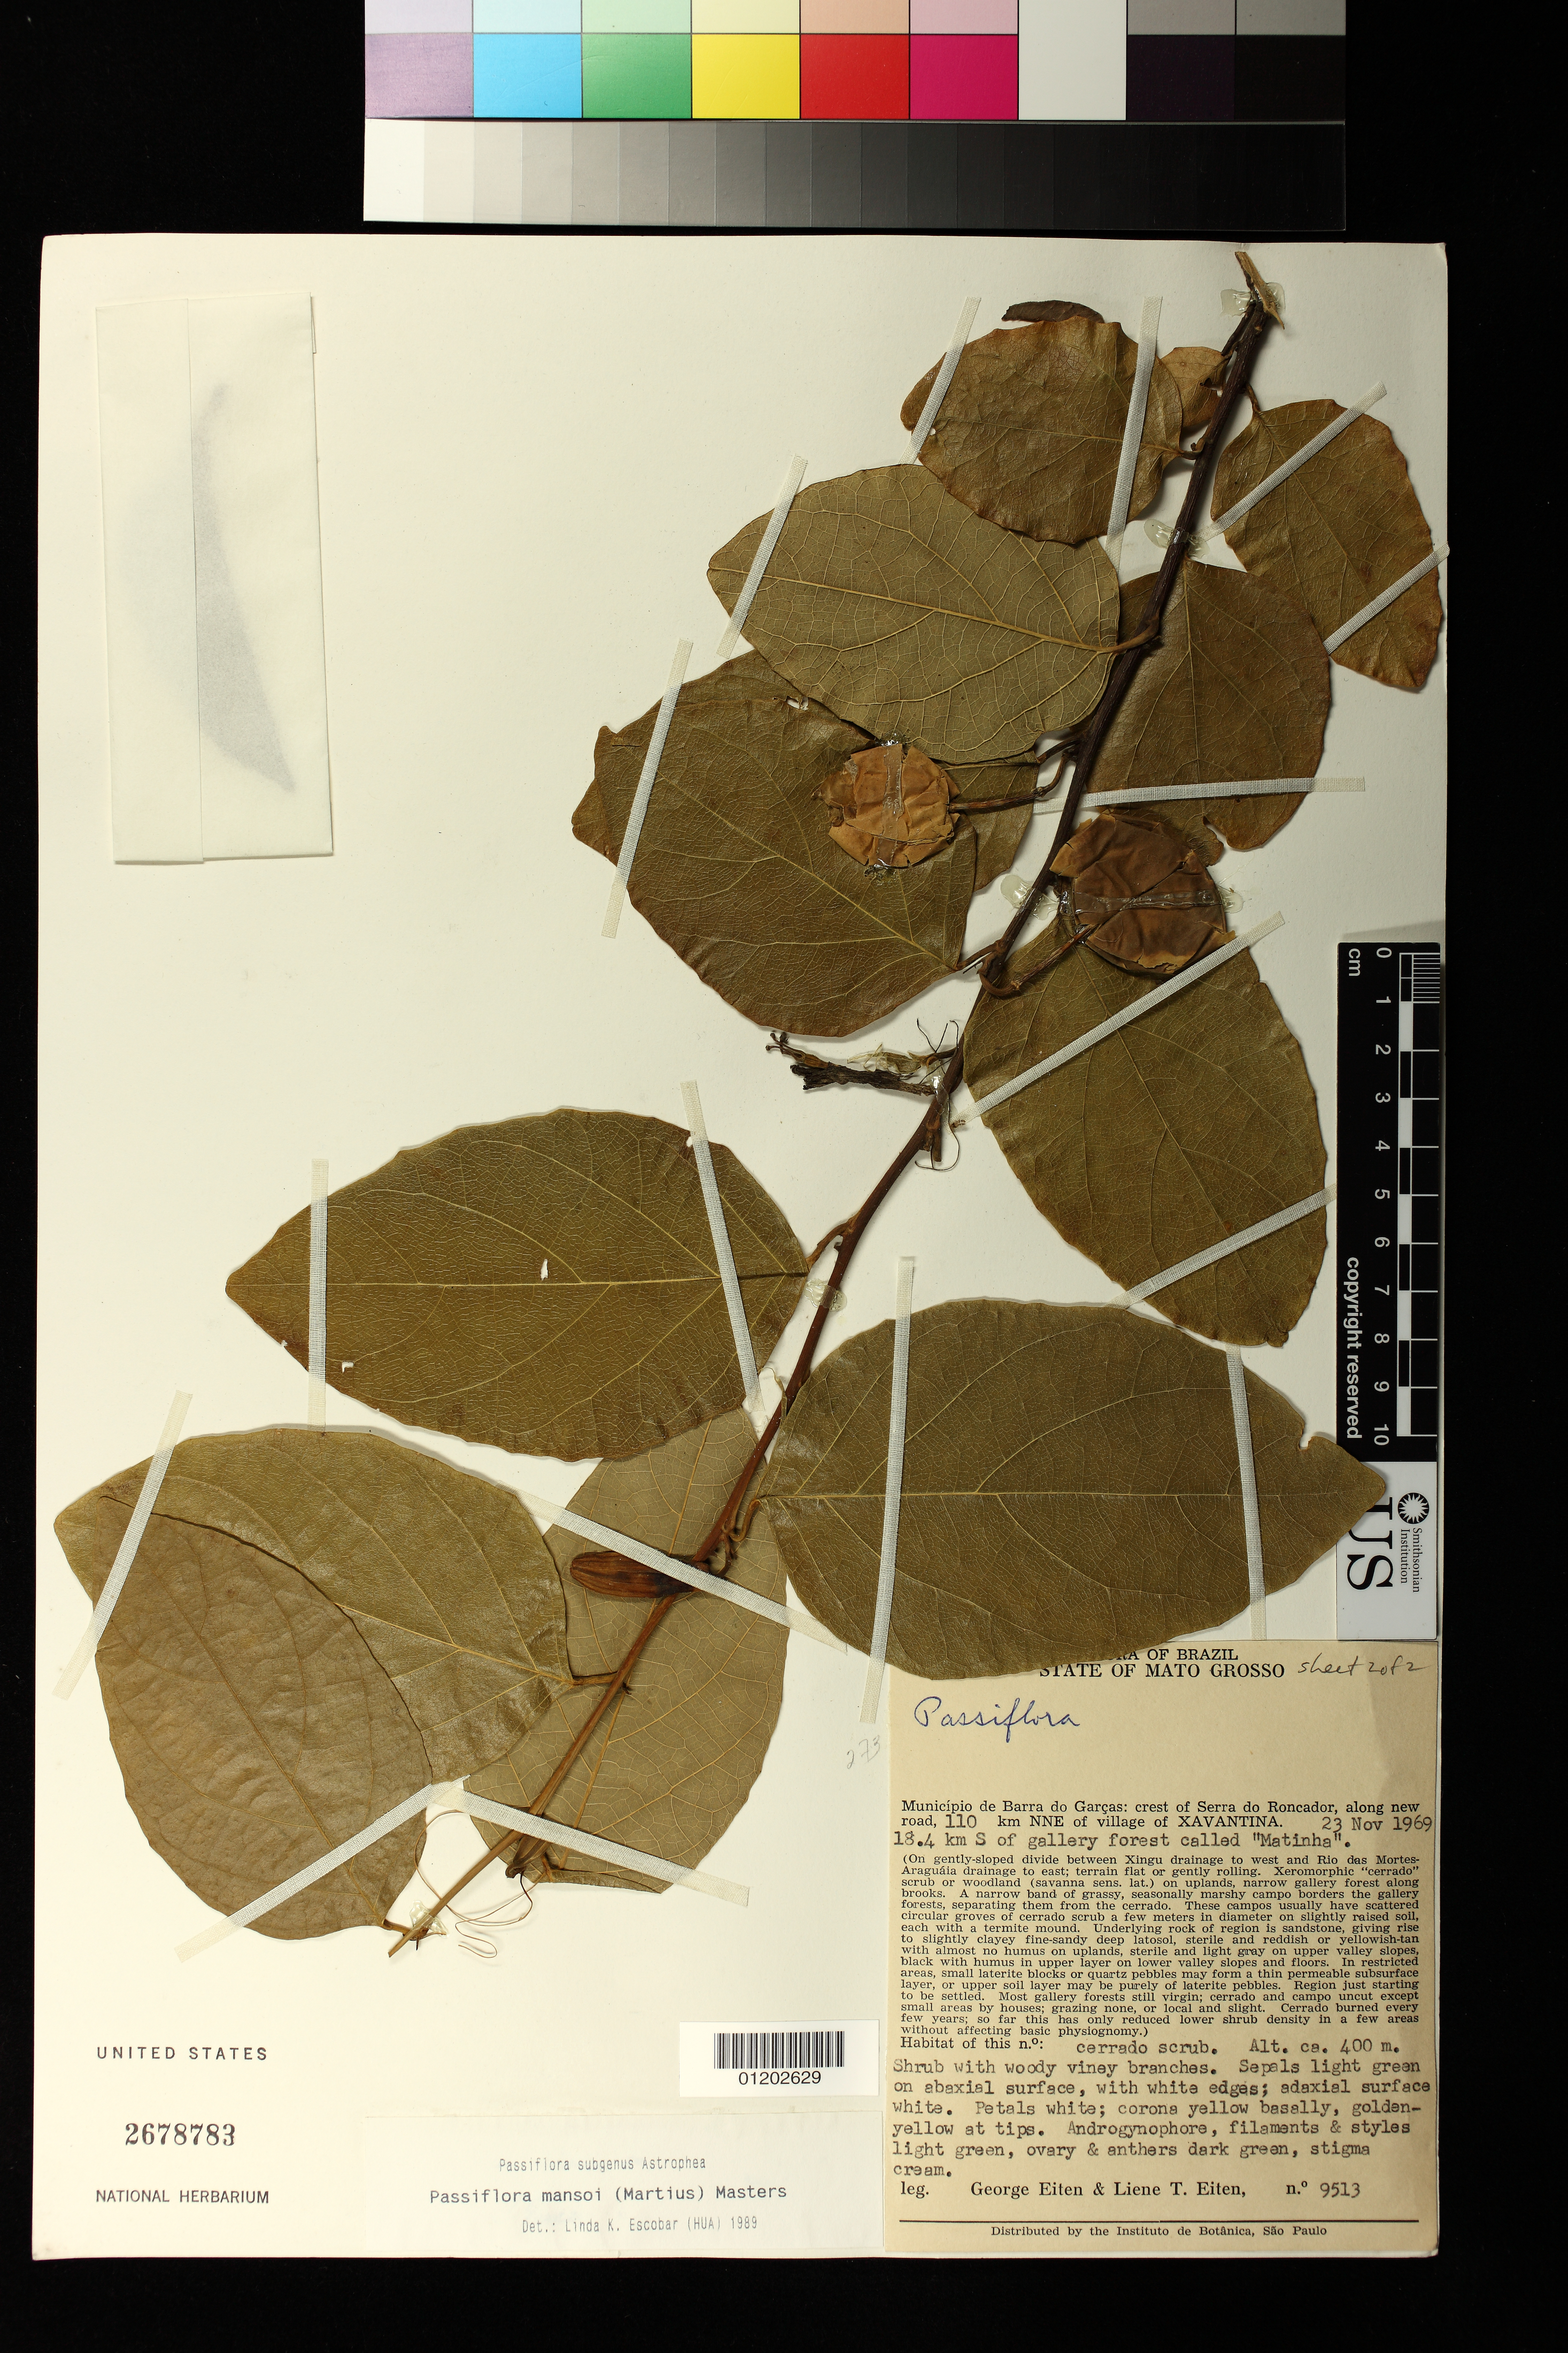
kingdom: Plantae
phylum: Tracheophyta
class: Magnoliopsida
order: Malpighiales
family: Passifloraceae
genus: Passiflora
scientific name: Passiflora mansoi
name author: (Mart.) Mast.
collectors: G. Eiten & L. T. Eiten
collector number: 9513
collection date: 1969-11-23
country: Brazil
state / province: Mato Grosso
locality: crest of Serra do Roncador, along new road 110 km NNE of village of XAVANTINA 18.4 km S of gallery forest called "Matinhs"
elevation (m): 400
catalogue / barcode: US 2678783